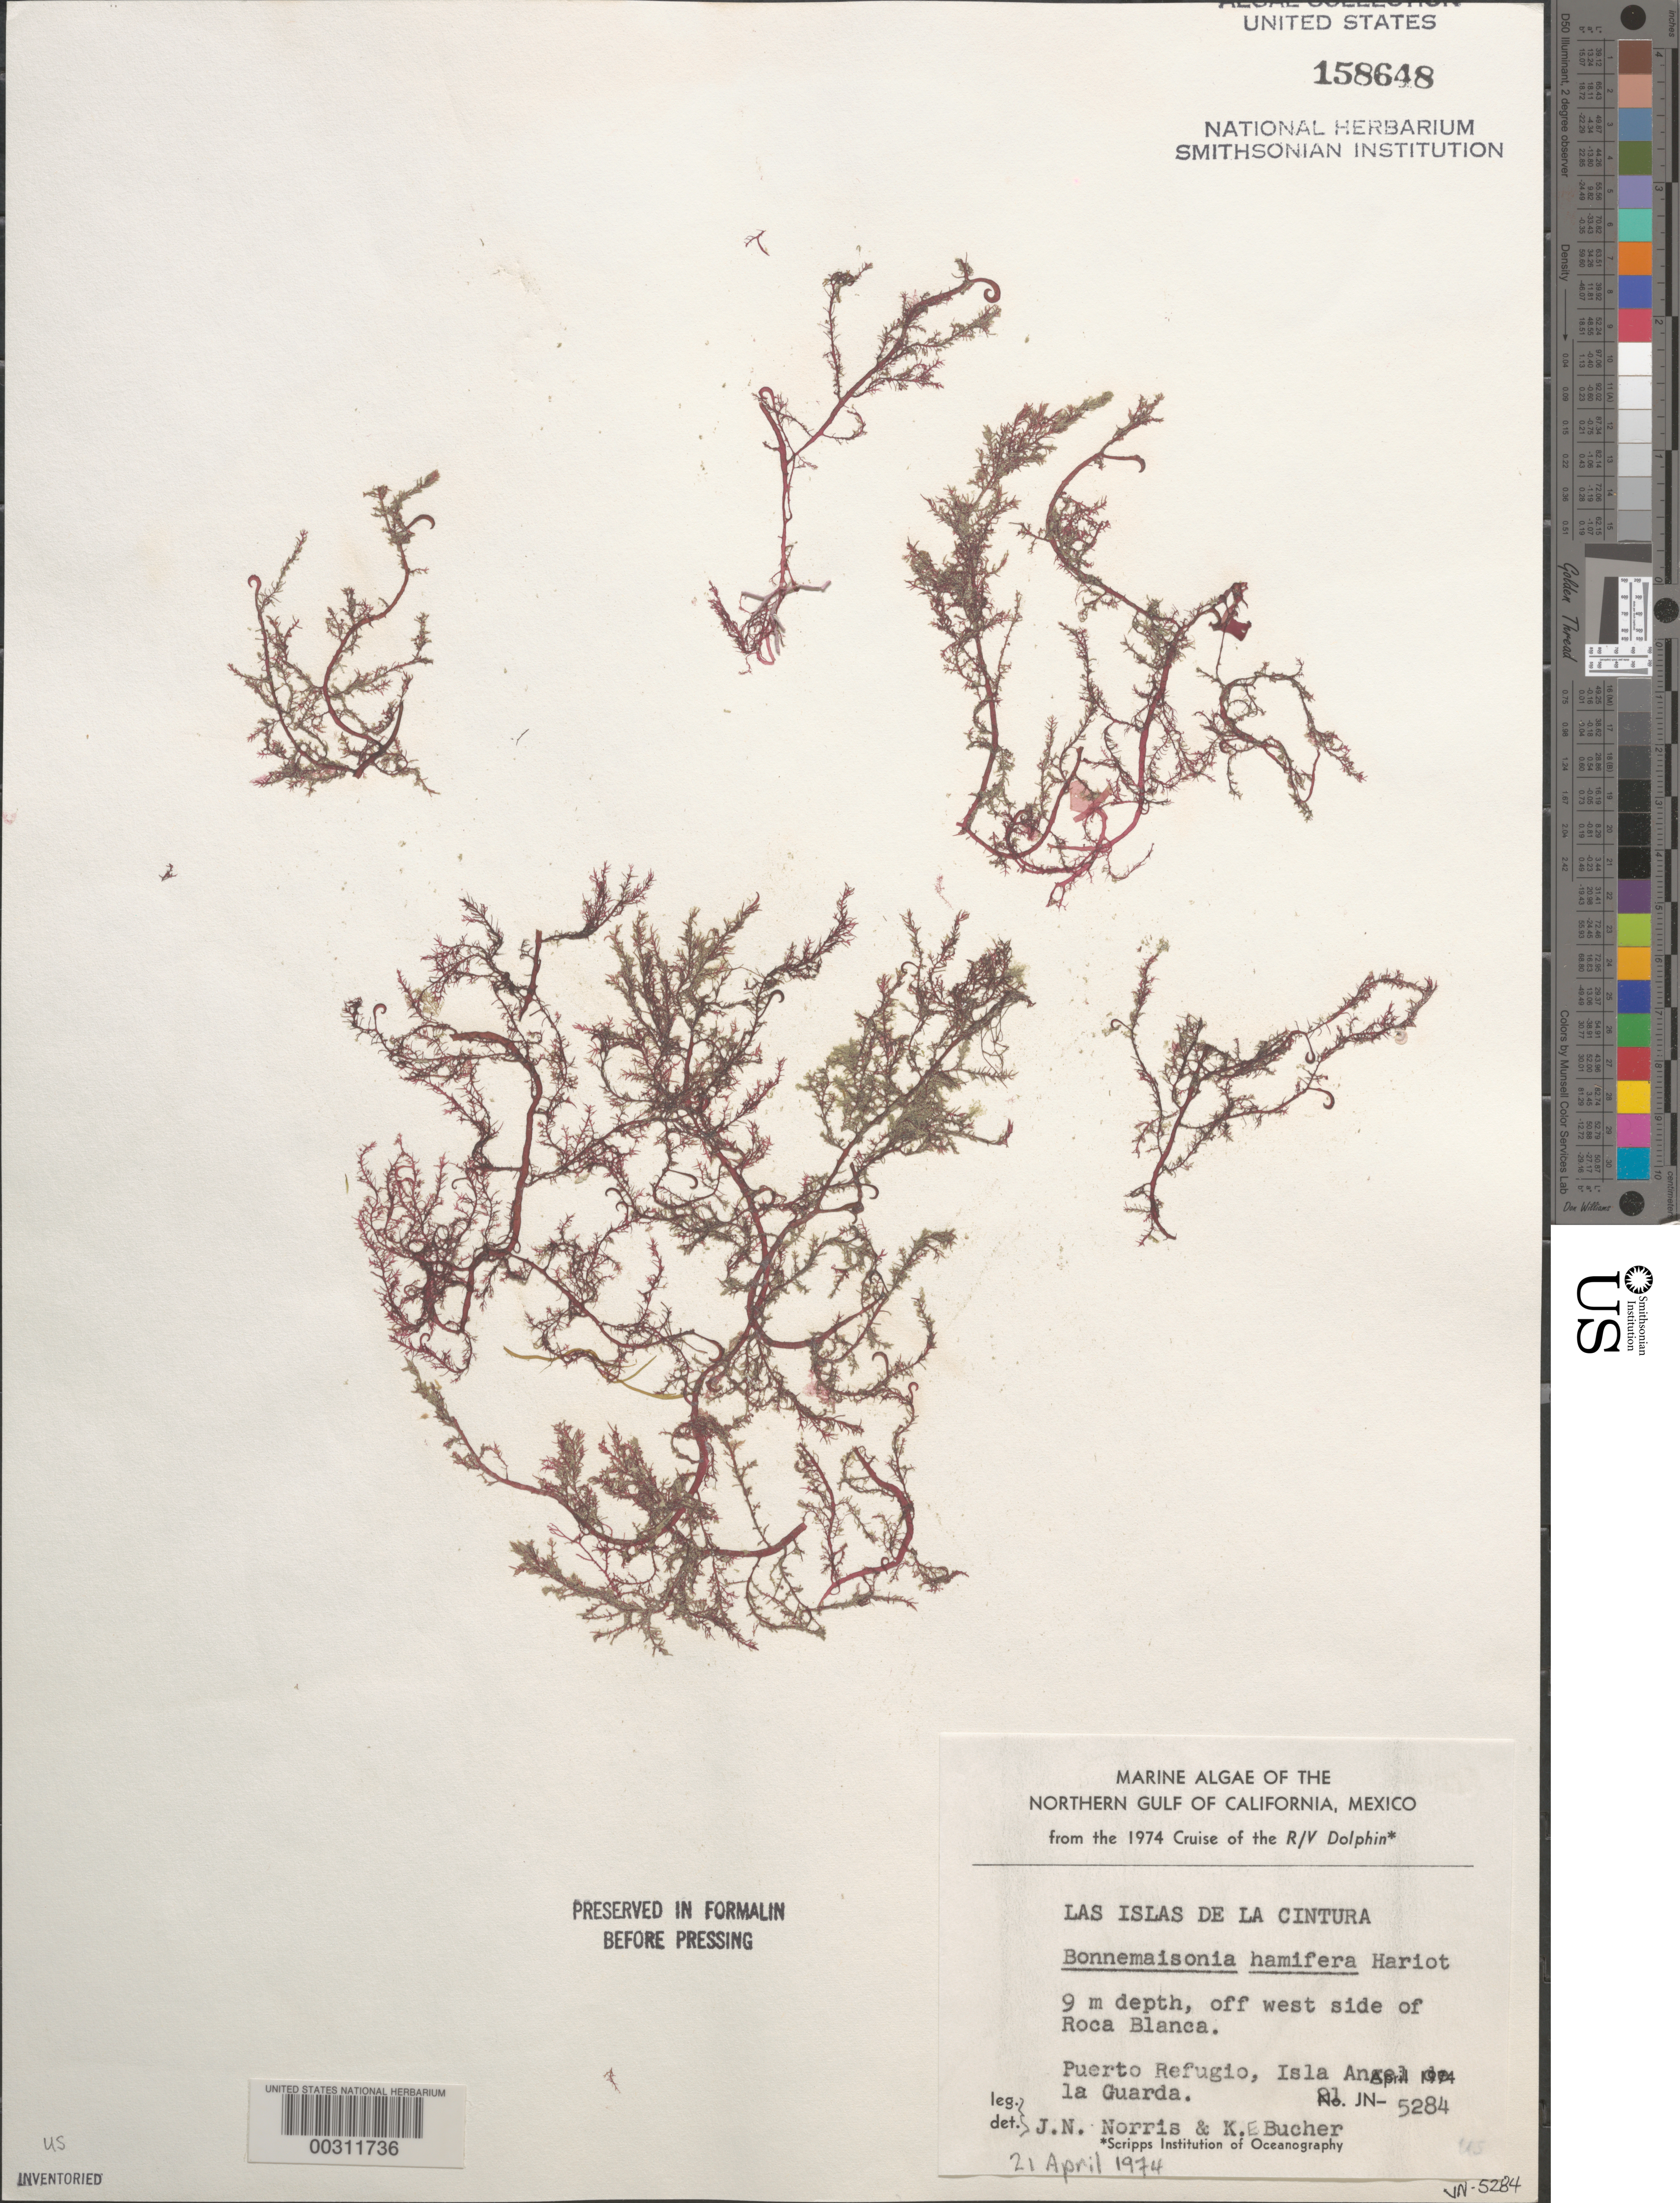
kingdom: Plantae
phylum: Rhodophyta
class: Florideophyceae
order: Bonnemaisoniales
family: Bonnemaisoniaceae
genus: Bonnemaisonia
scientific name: Bonnemaisonia hamifera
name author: P. Hariot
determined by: Norris, J. N.; Bucher, K. E.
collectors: J. N. Norris & K. E. Bucher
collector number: JN-5284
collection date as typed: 21 Apr 1974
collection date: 1974-04-21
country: Mexico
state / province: Baja California Norte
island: Isla Angel de la Guarda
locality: Roca Blanca, Puerto Refugio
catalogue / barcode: US 158648